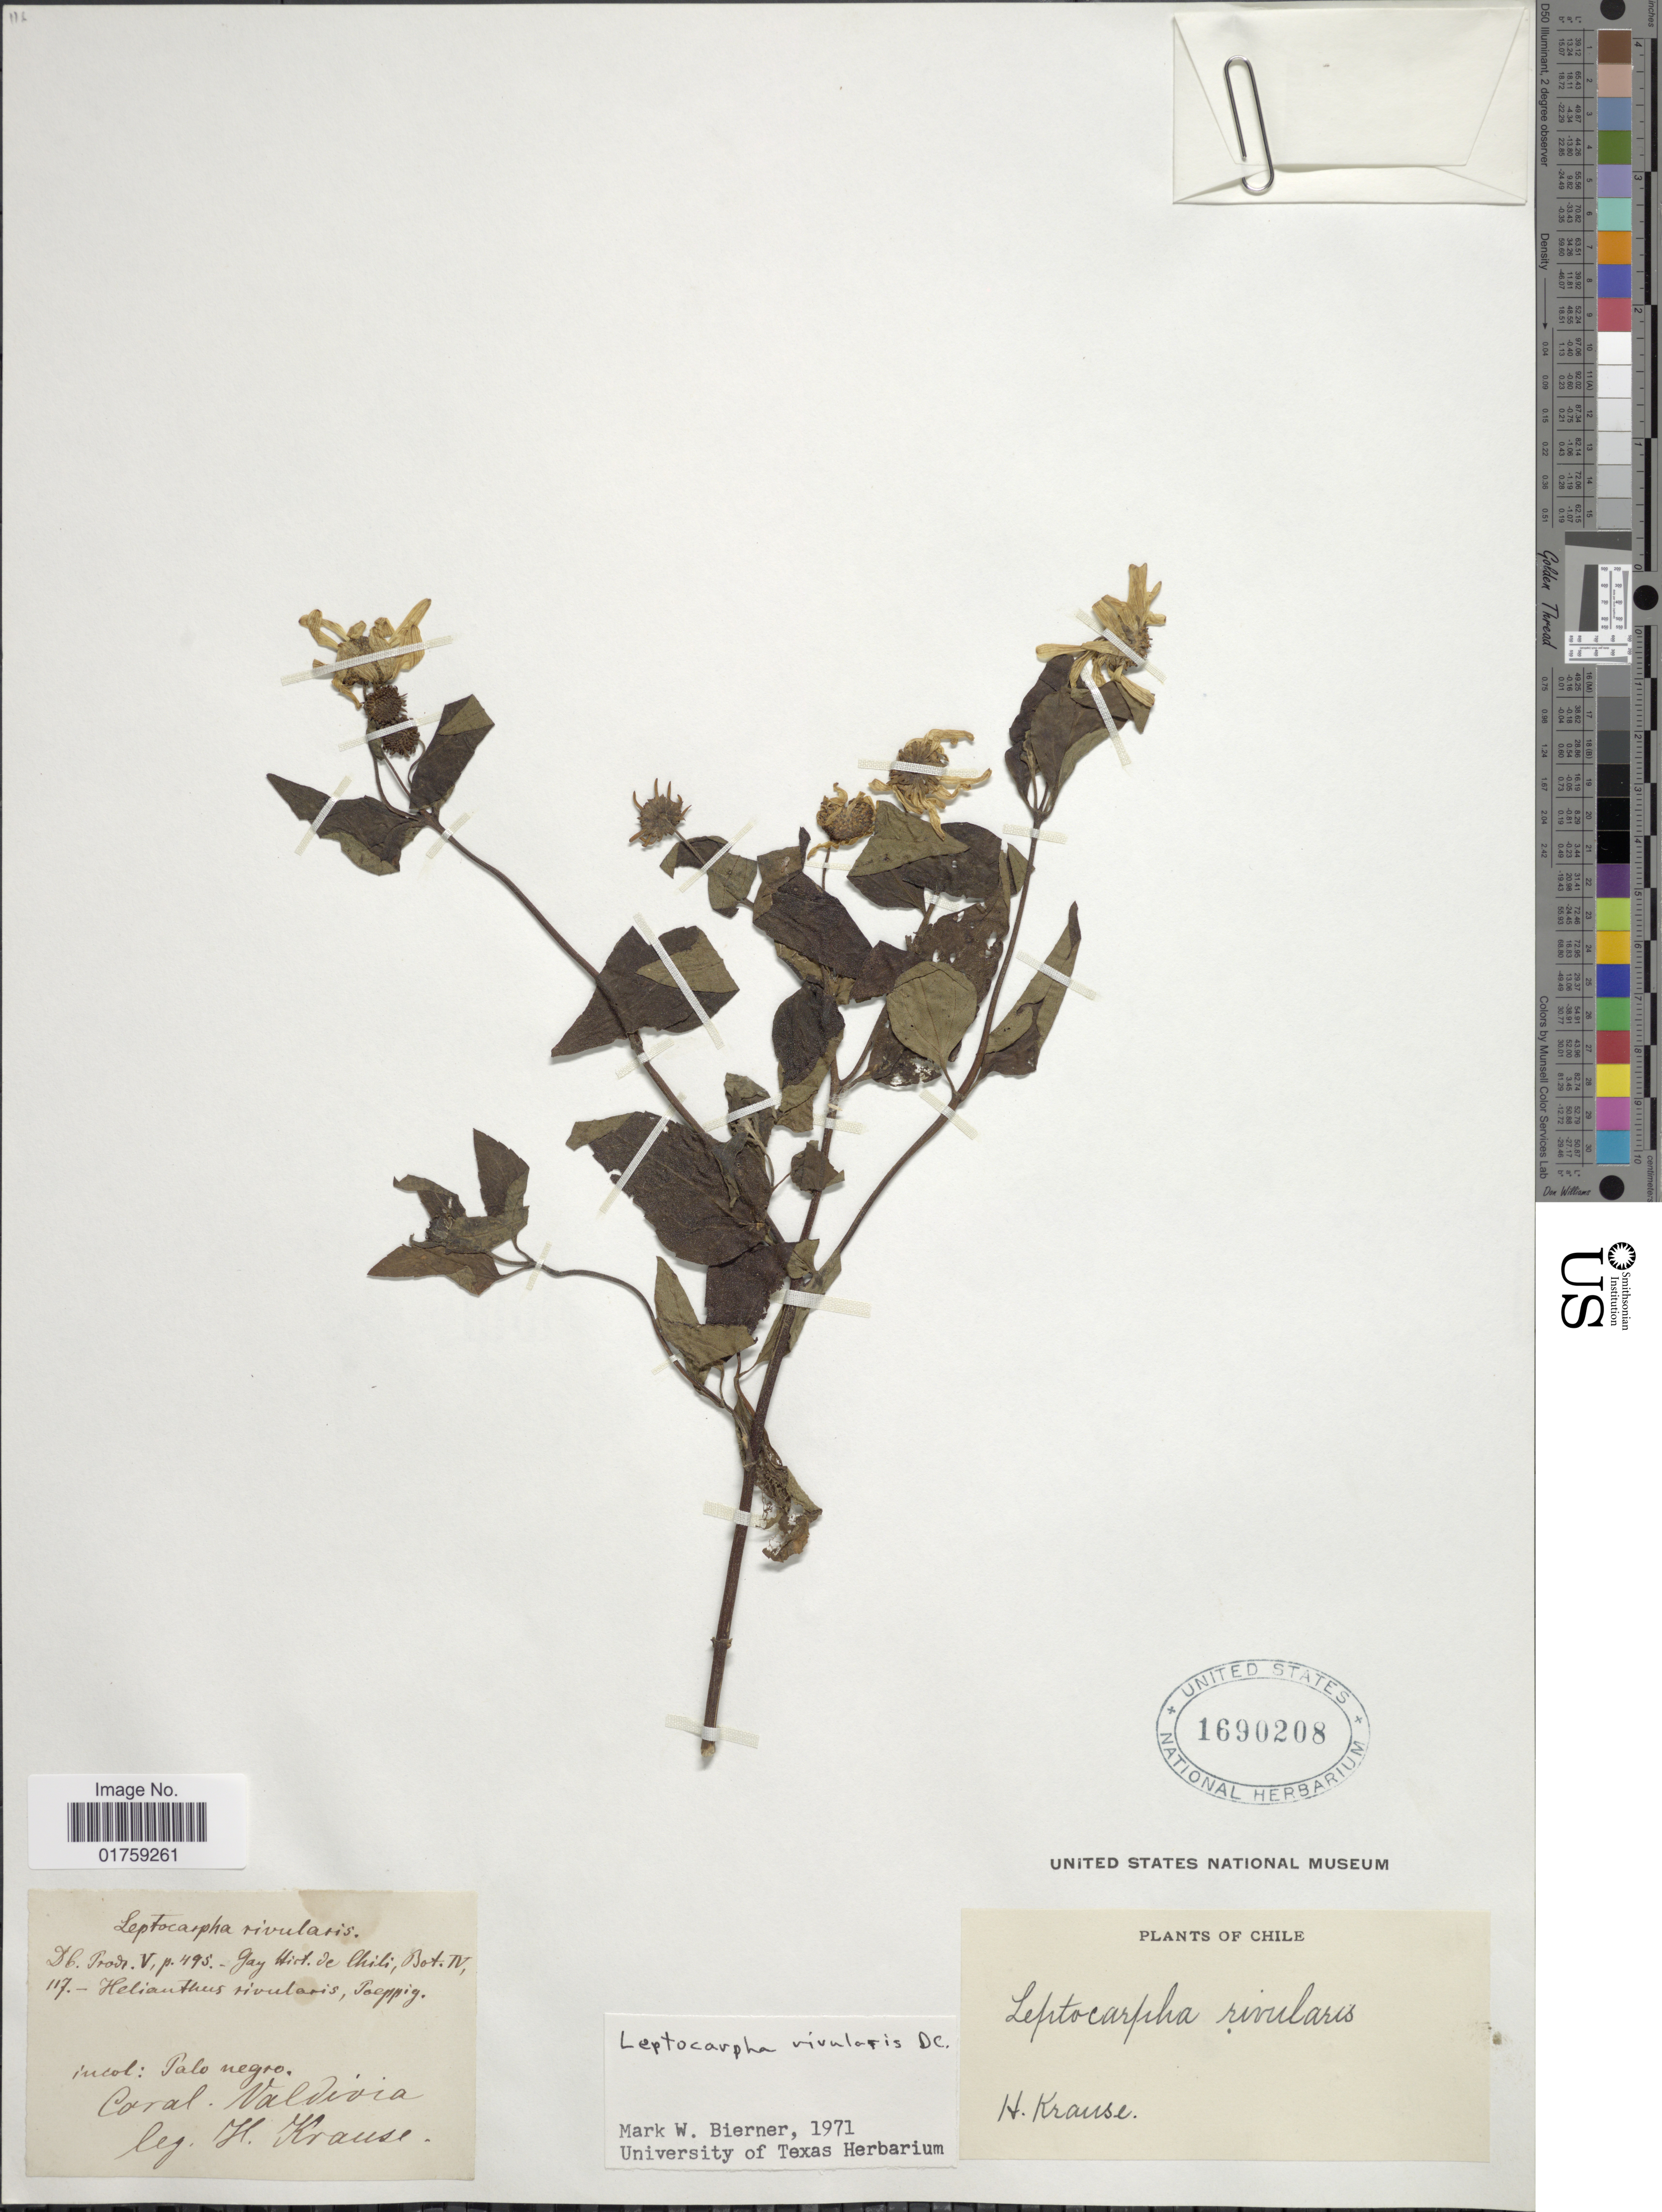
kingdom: Plantae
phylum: Tracheophyta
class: Magnoliopsida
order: Asterales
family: Asteraceae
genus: Leptocarpha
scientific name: Leptocarpha rivularis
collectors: H. Krause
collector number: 117?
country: Chile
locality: Chile, Coral, Valdevia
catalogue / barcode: US 1690208